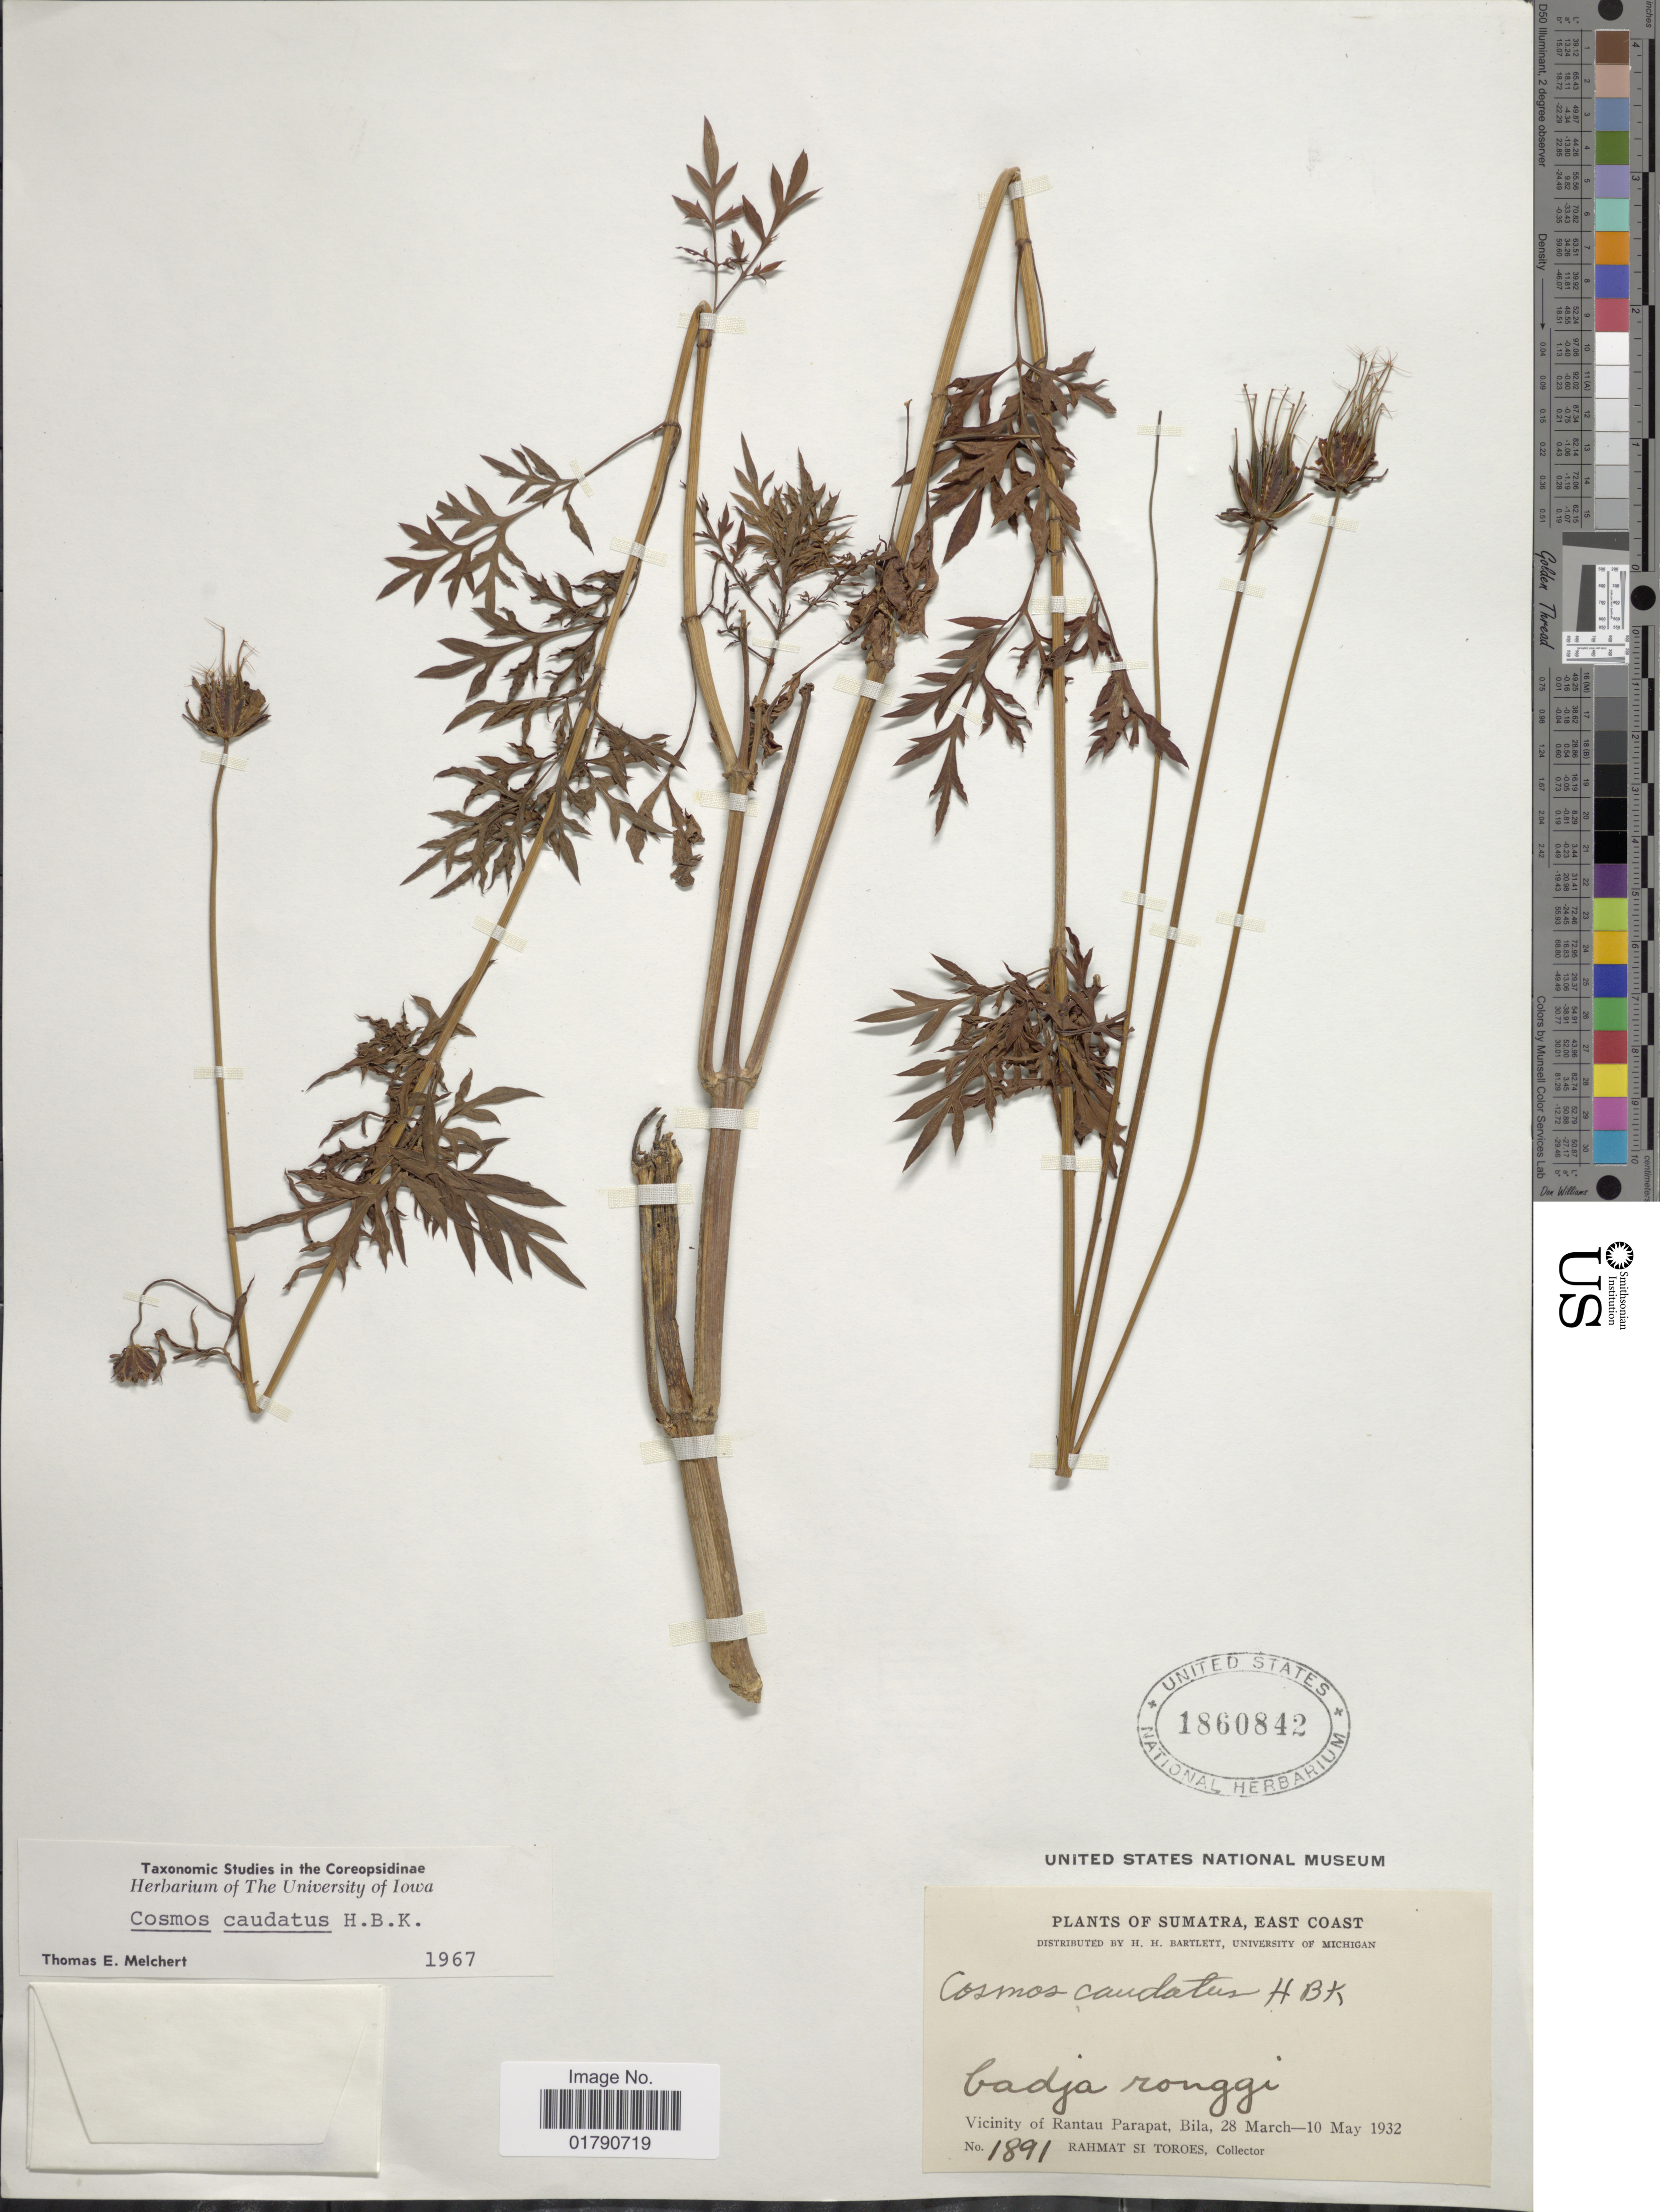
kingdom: Plantae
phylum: Tracheophyta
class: Magnoliopsida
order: Asterales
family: Asteraceae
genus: Cosmos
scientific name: Cosmos caudatus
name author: Kunth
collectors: Rahmat Si Boeea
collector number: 1891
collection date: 1932-03-28/1932-05-10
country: Indonesia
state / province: Sumatra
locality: East Coast, Vicinity of Rantau Parapat, Bila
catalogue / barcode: US 1860842